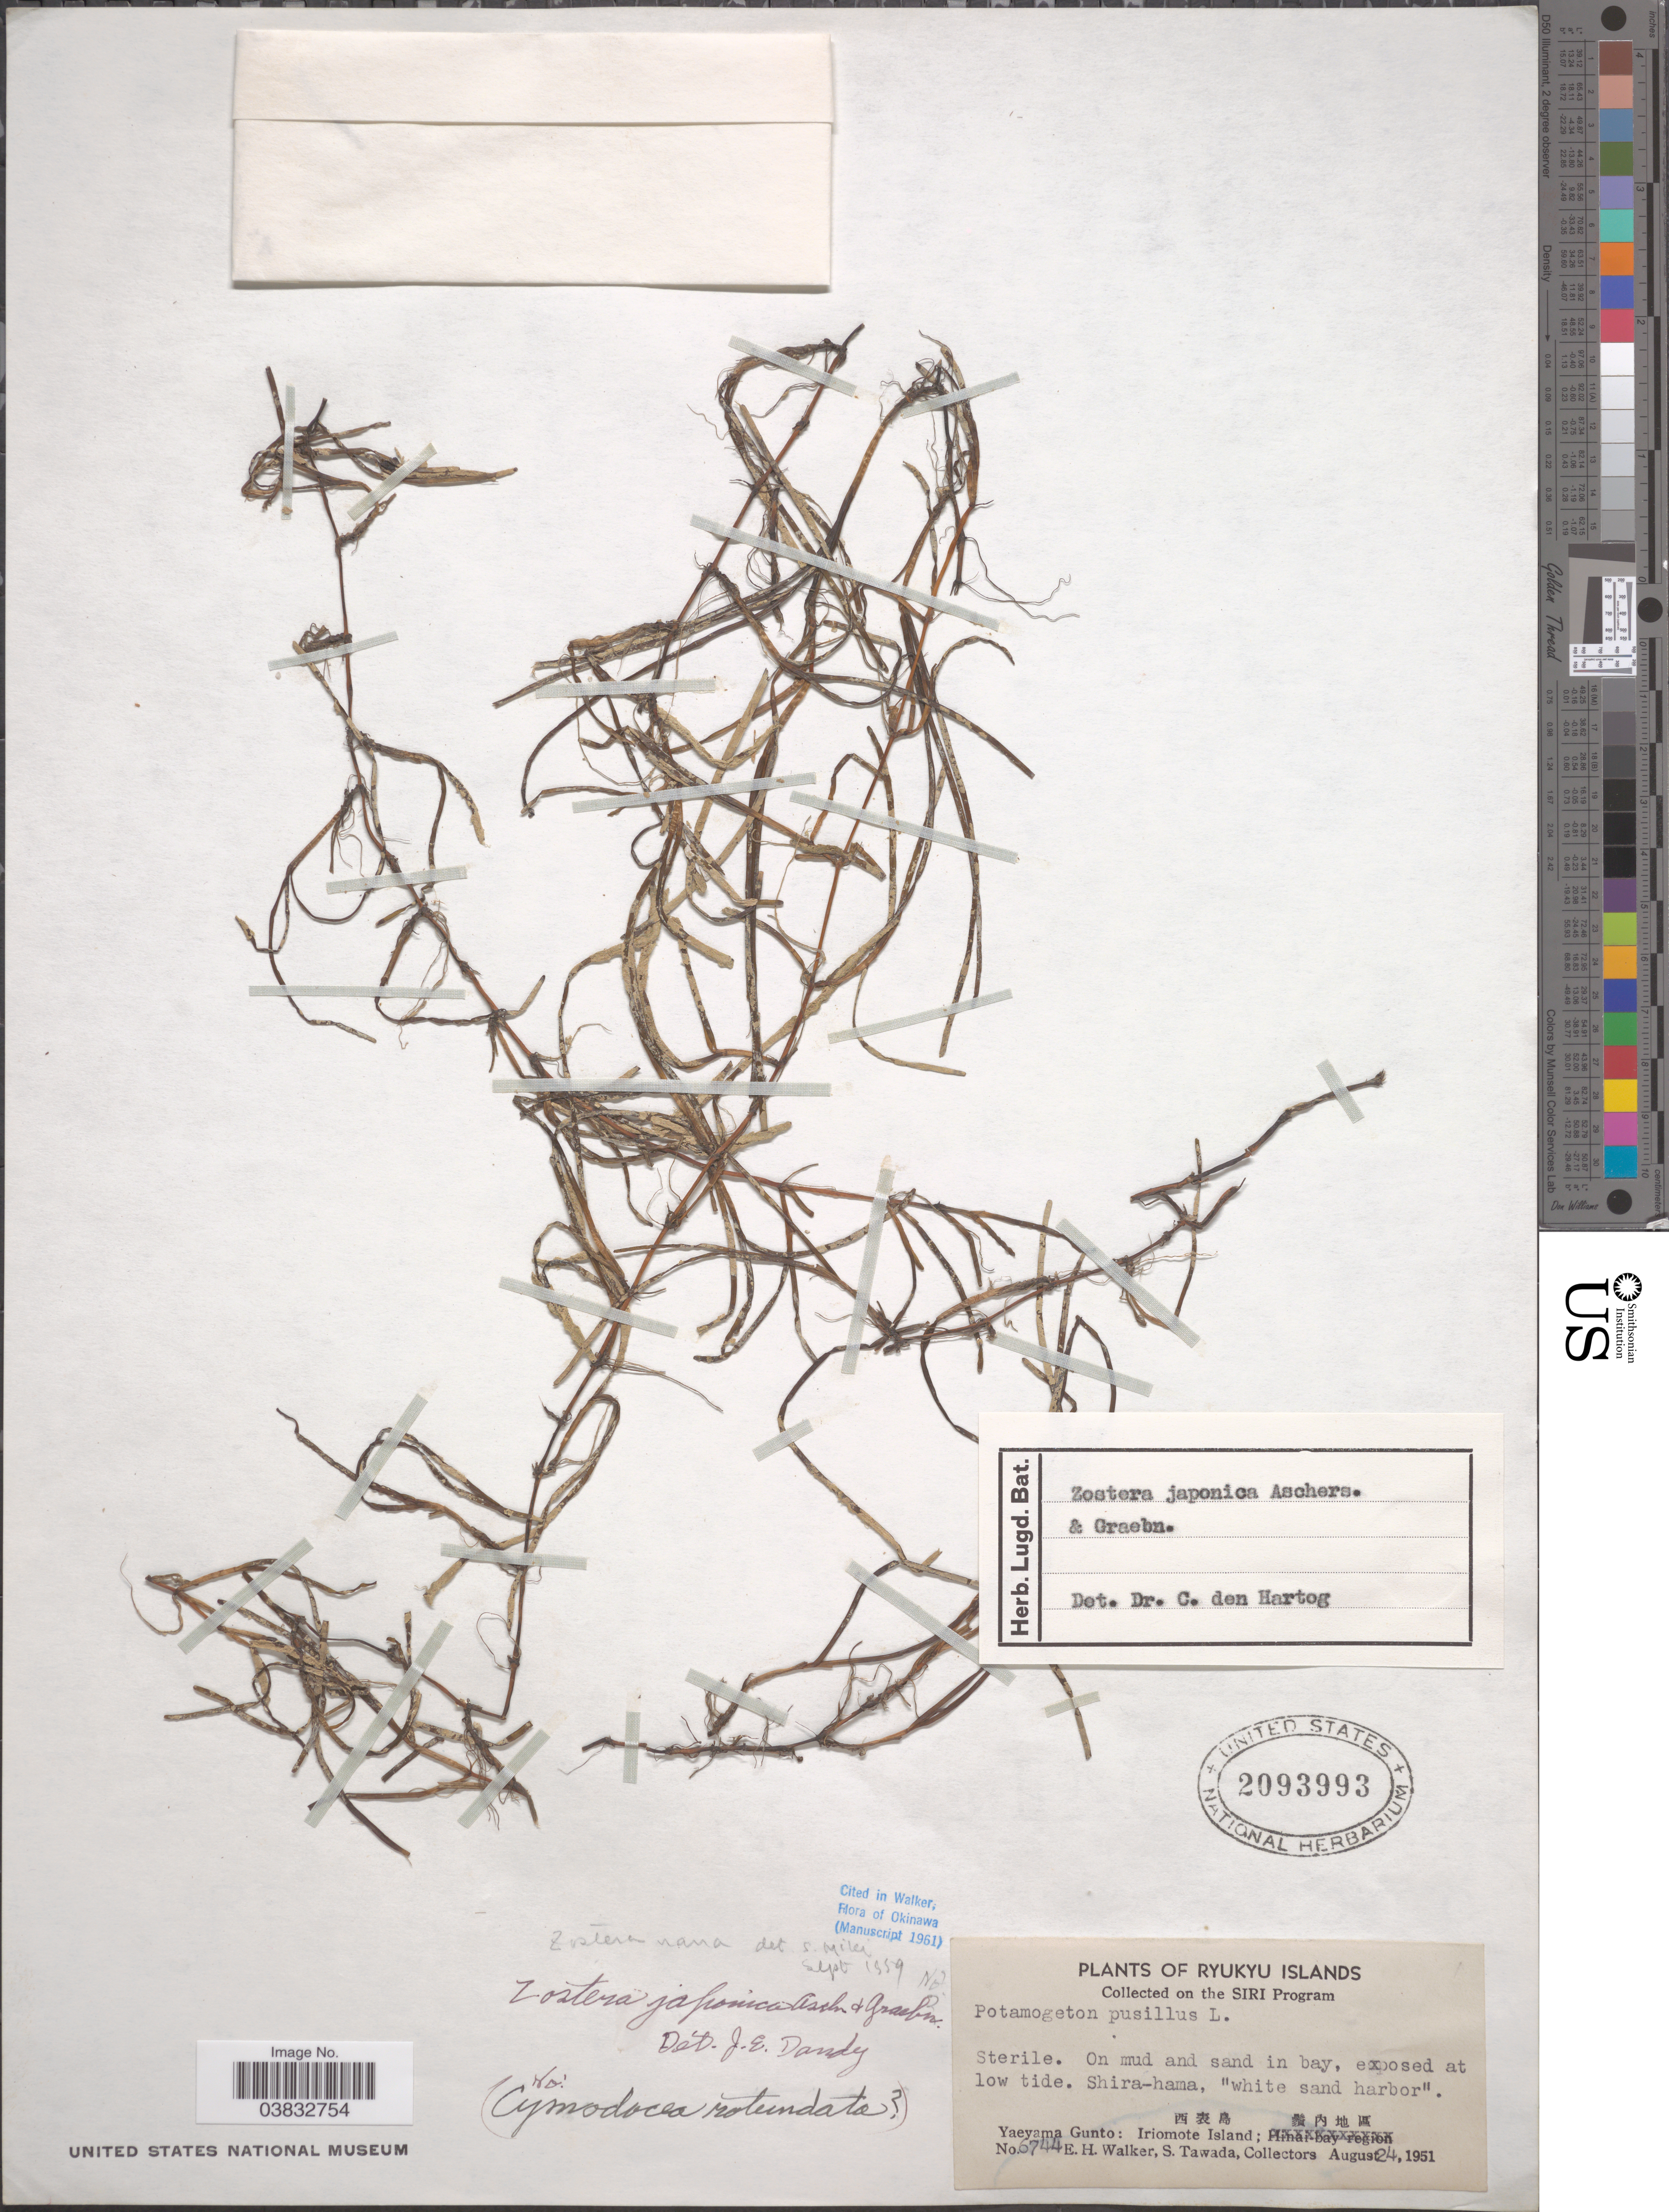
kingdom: Plantae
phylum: Tracheophyta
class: Liliopsida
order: Alismatales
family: Zosteraceae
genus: Zostera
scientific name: Zostera japonica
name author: Asch. & Graebn.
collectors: E. H. Walker & S. Tawada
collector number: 6744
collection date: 1951-08-24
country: Japan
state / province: Okinawa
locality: Ryukyu Islands. The SIRI Program. Shira-hama. Yaeyama Gunto: Iriomote Island.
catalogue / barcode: US 2093993